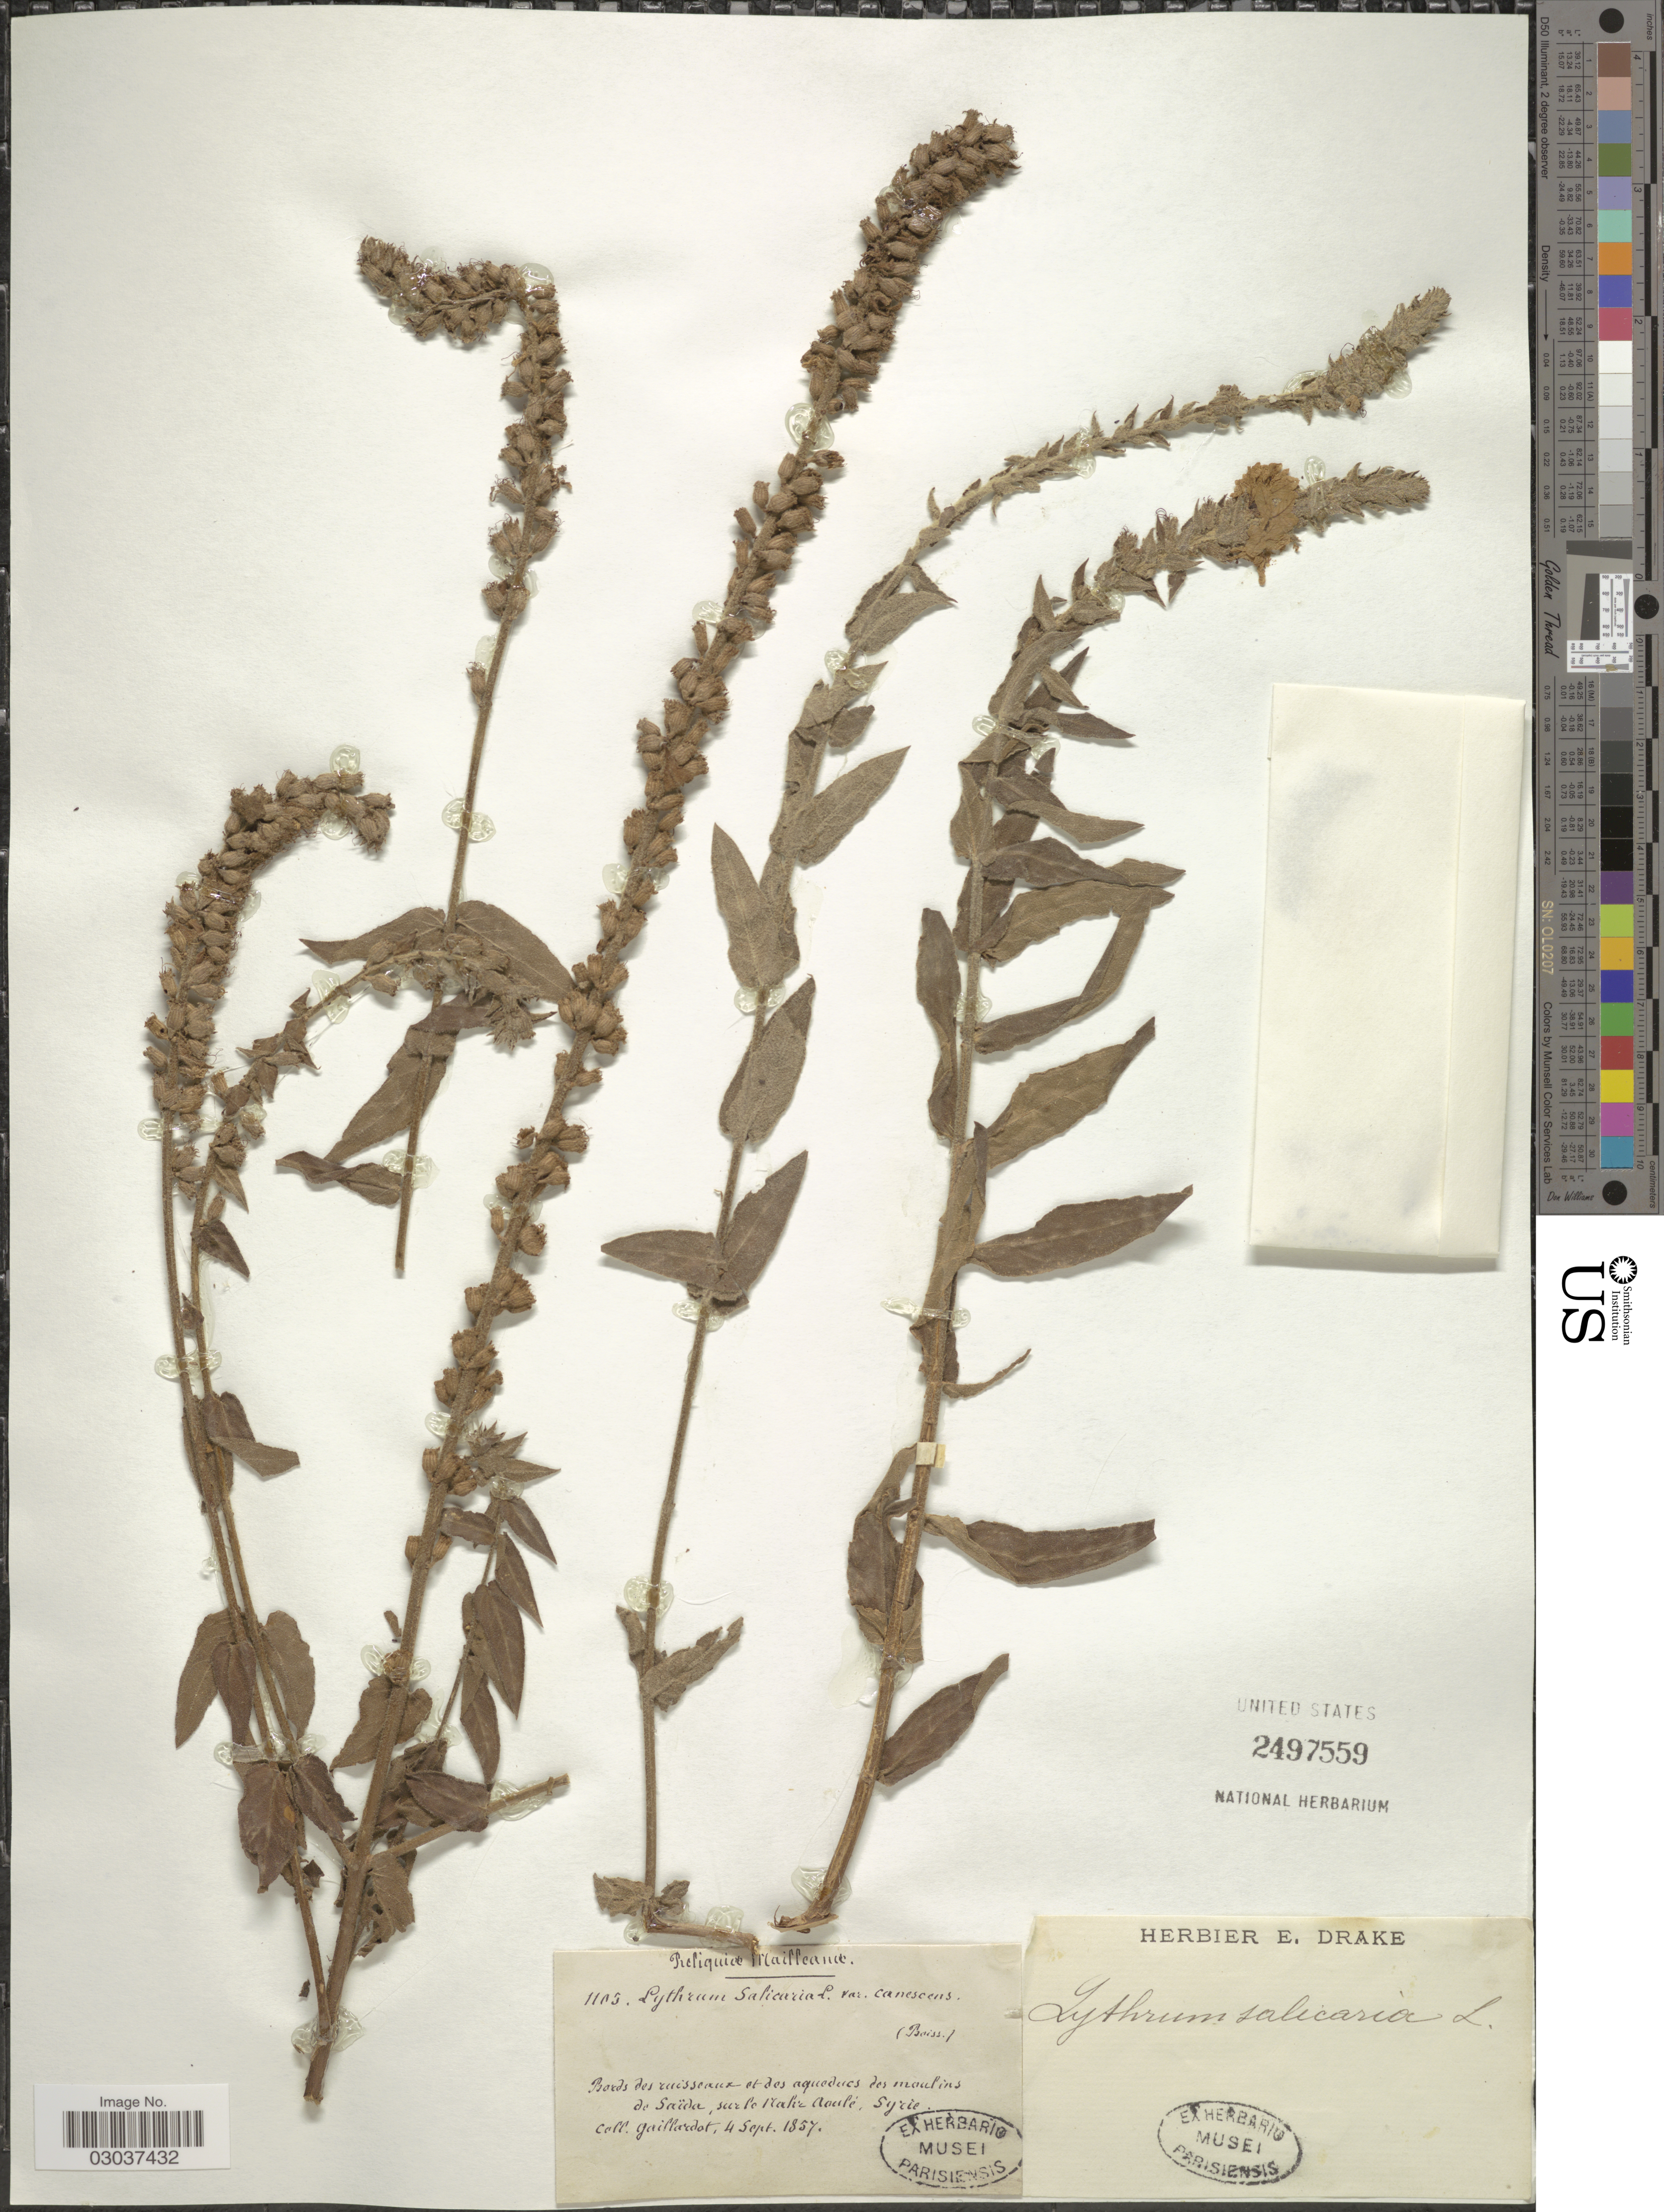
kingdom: Plantae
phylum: Tracheophyta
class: Magnoliopsida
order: Myrtales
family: Lythraceae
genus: Lythrum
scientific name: Lythrum salicaria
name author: L.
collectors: Gaillardot, --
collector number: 1105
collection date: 1857-09-04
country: Syria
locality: Bords des ruisseaux et des aqueducs des moulins de Saïda, sur le Make Aoulé, Syrie.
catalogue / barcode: US 2497559